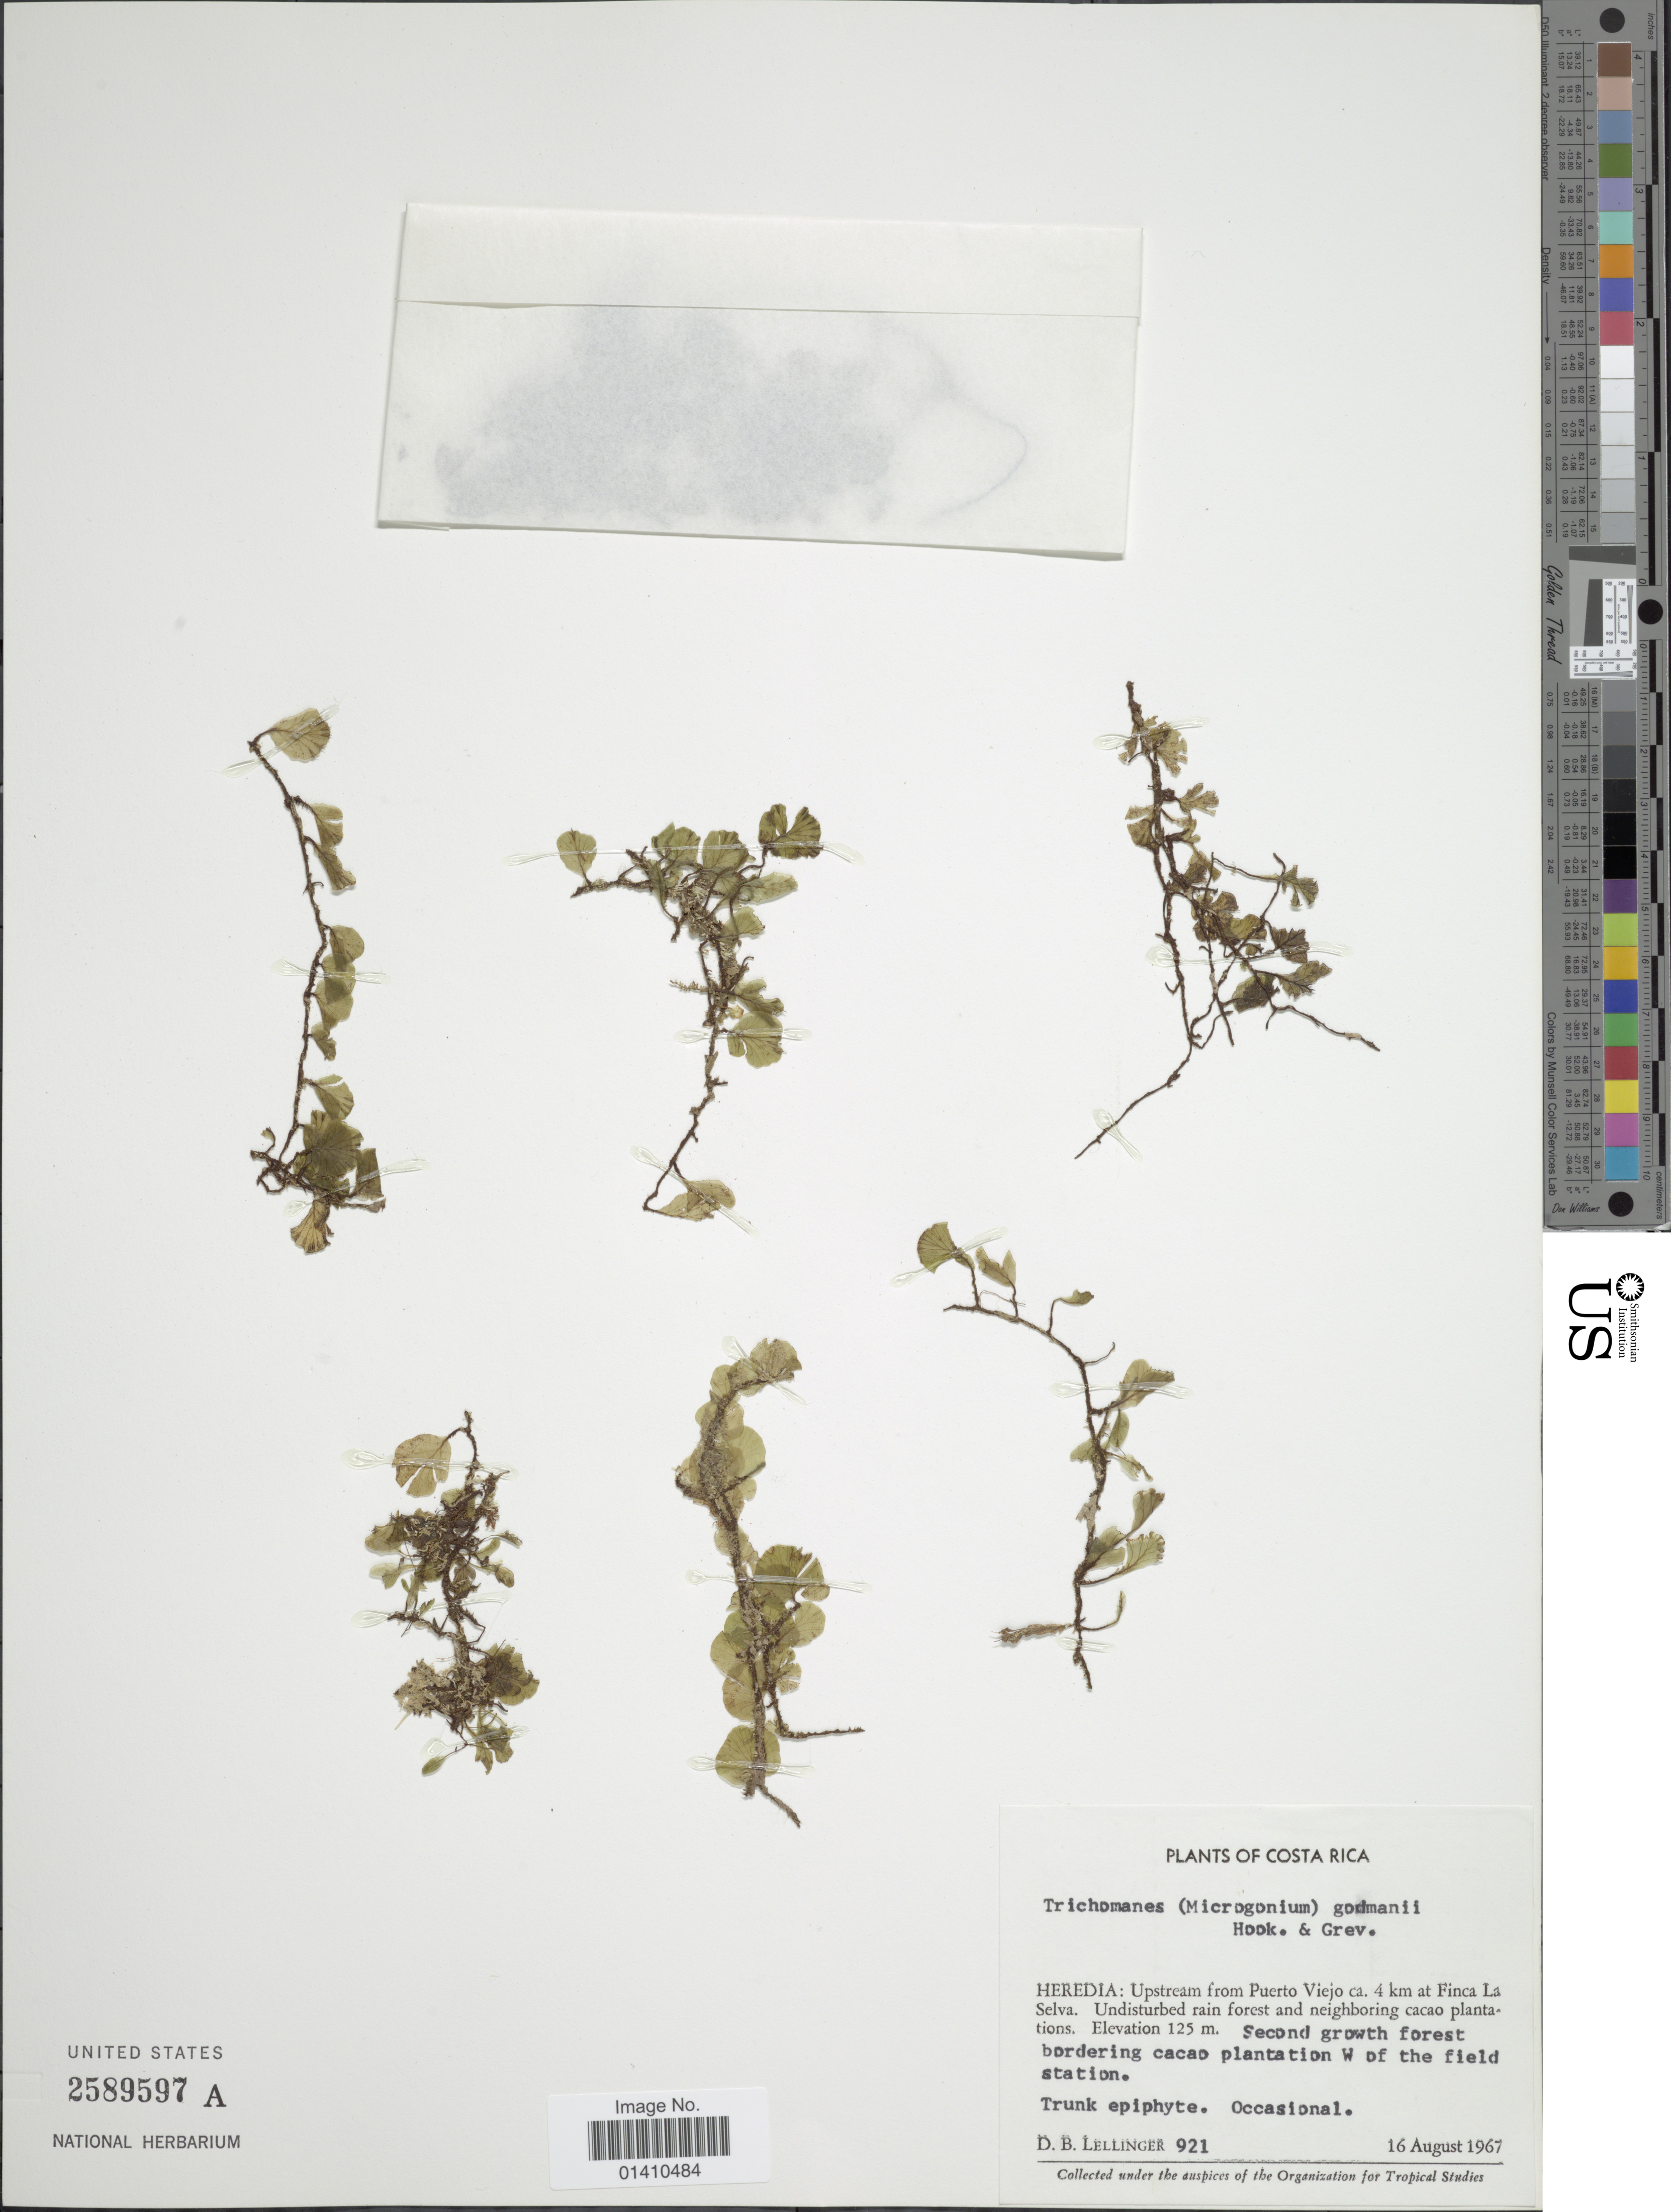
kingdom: Plantae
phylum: Tracheophyta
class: Polypodiopsida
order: Hymenophyllales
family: Hymenophyllaceae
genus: Didymoglossum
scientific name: Didymoglossum godmanii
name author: (Hook. ex Baker) Ebihara & Dubuisson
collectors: D. B. Lellinger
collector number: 921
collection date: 1967-08-16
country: Costa Rica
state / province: Heredia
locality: Upstream from Puerto Viejo, 4 km at Finca La Selva. Undisturbed rain forest and neighboring cacao plantations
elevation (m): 125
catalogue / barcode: US 2589597A